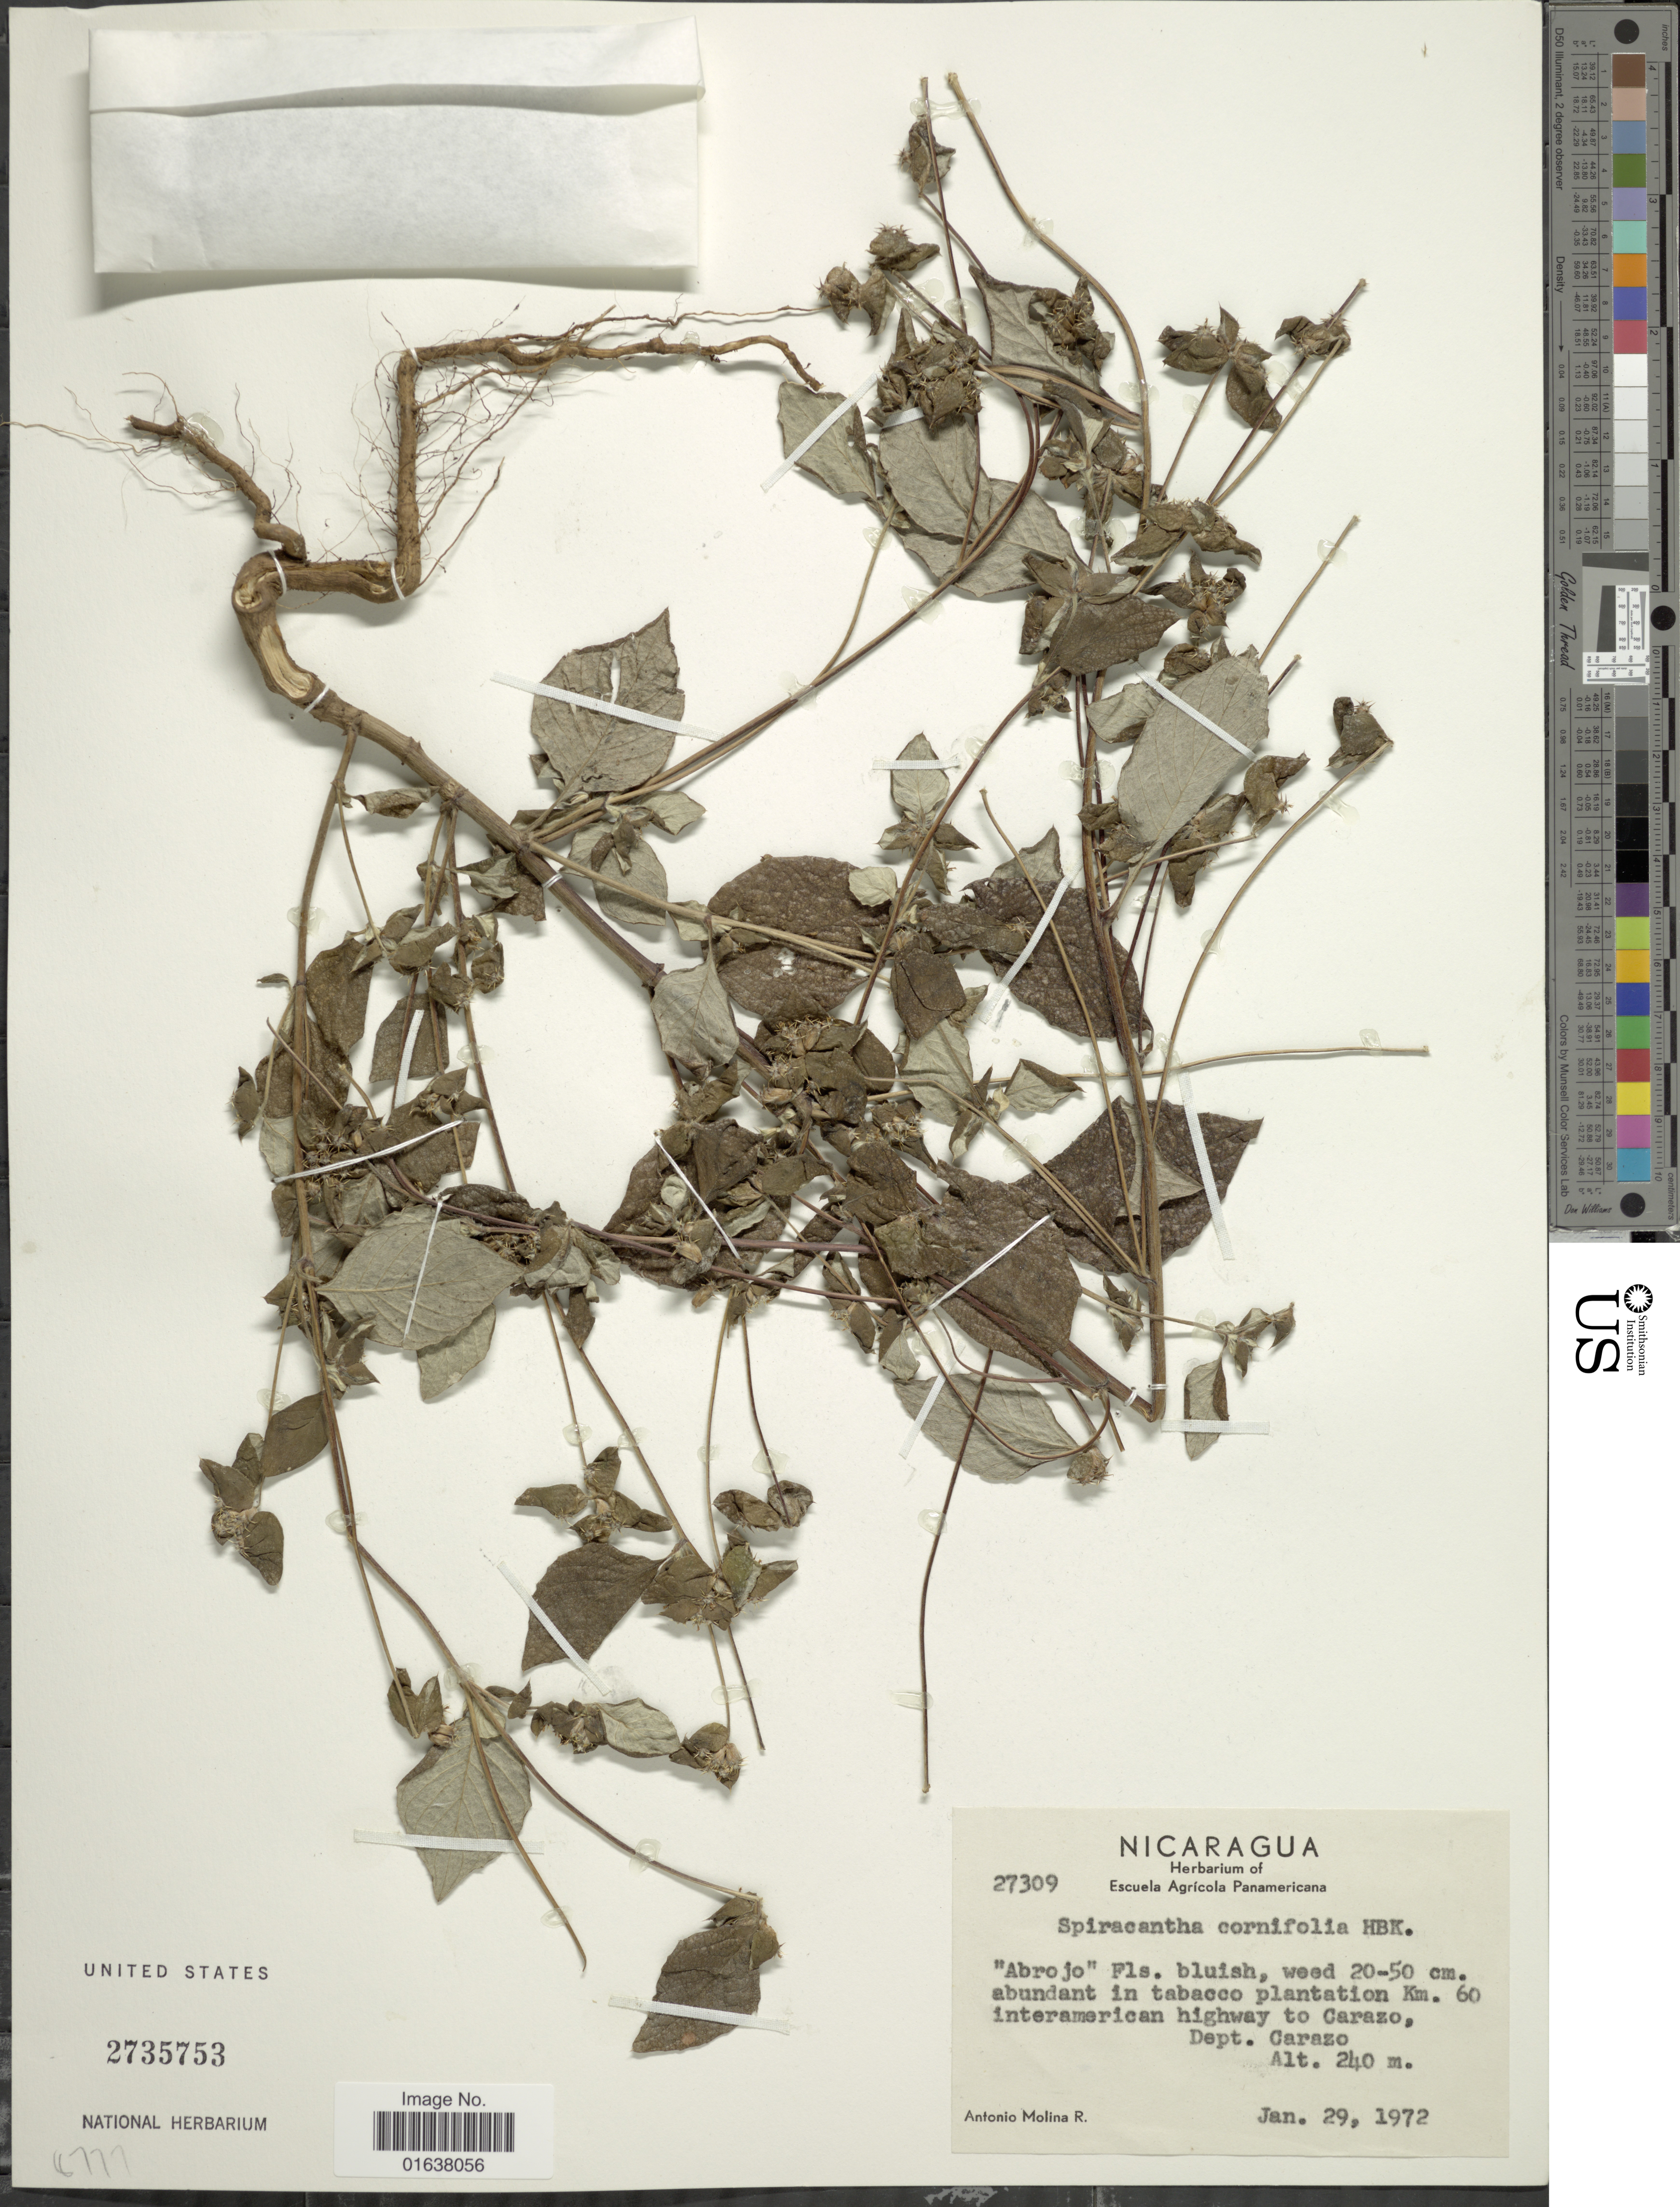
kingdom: Plantae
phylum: Tracheophyta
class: Magnoliopsida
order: Asterales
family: Asteraceae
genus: Spiracantha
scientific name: Spiracantha cornifolia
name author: Kunth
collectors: A. Molina R.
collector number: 27309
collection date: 1972-01-29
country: Nicaragua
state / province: Carazo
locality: Abundant in tabacco plantation Km 60 interamerican highway to Carazo, Dept. Carazo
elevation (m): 240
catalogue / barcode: US 2735753